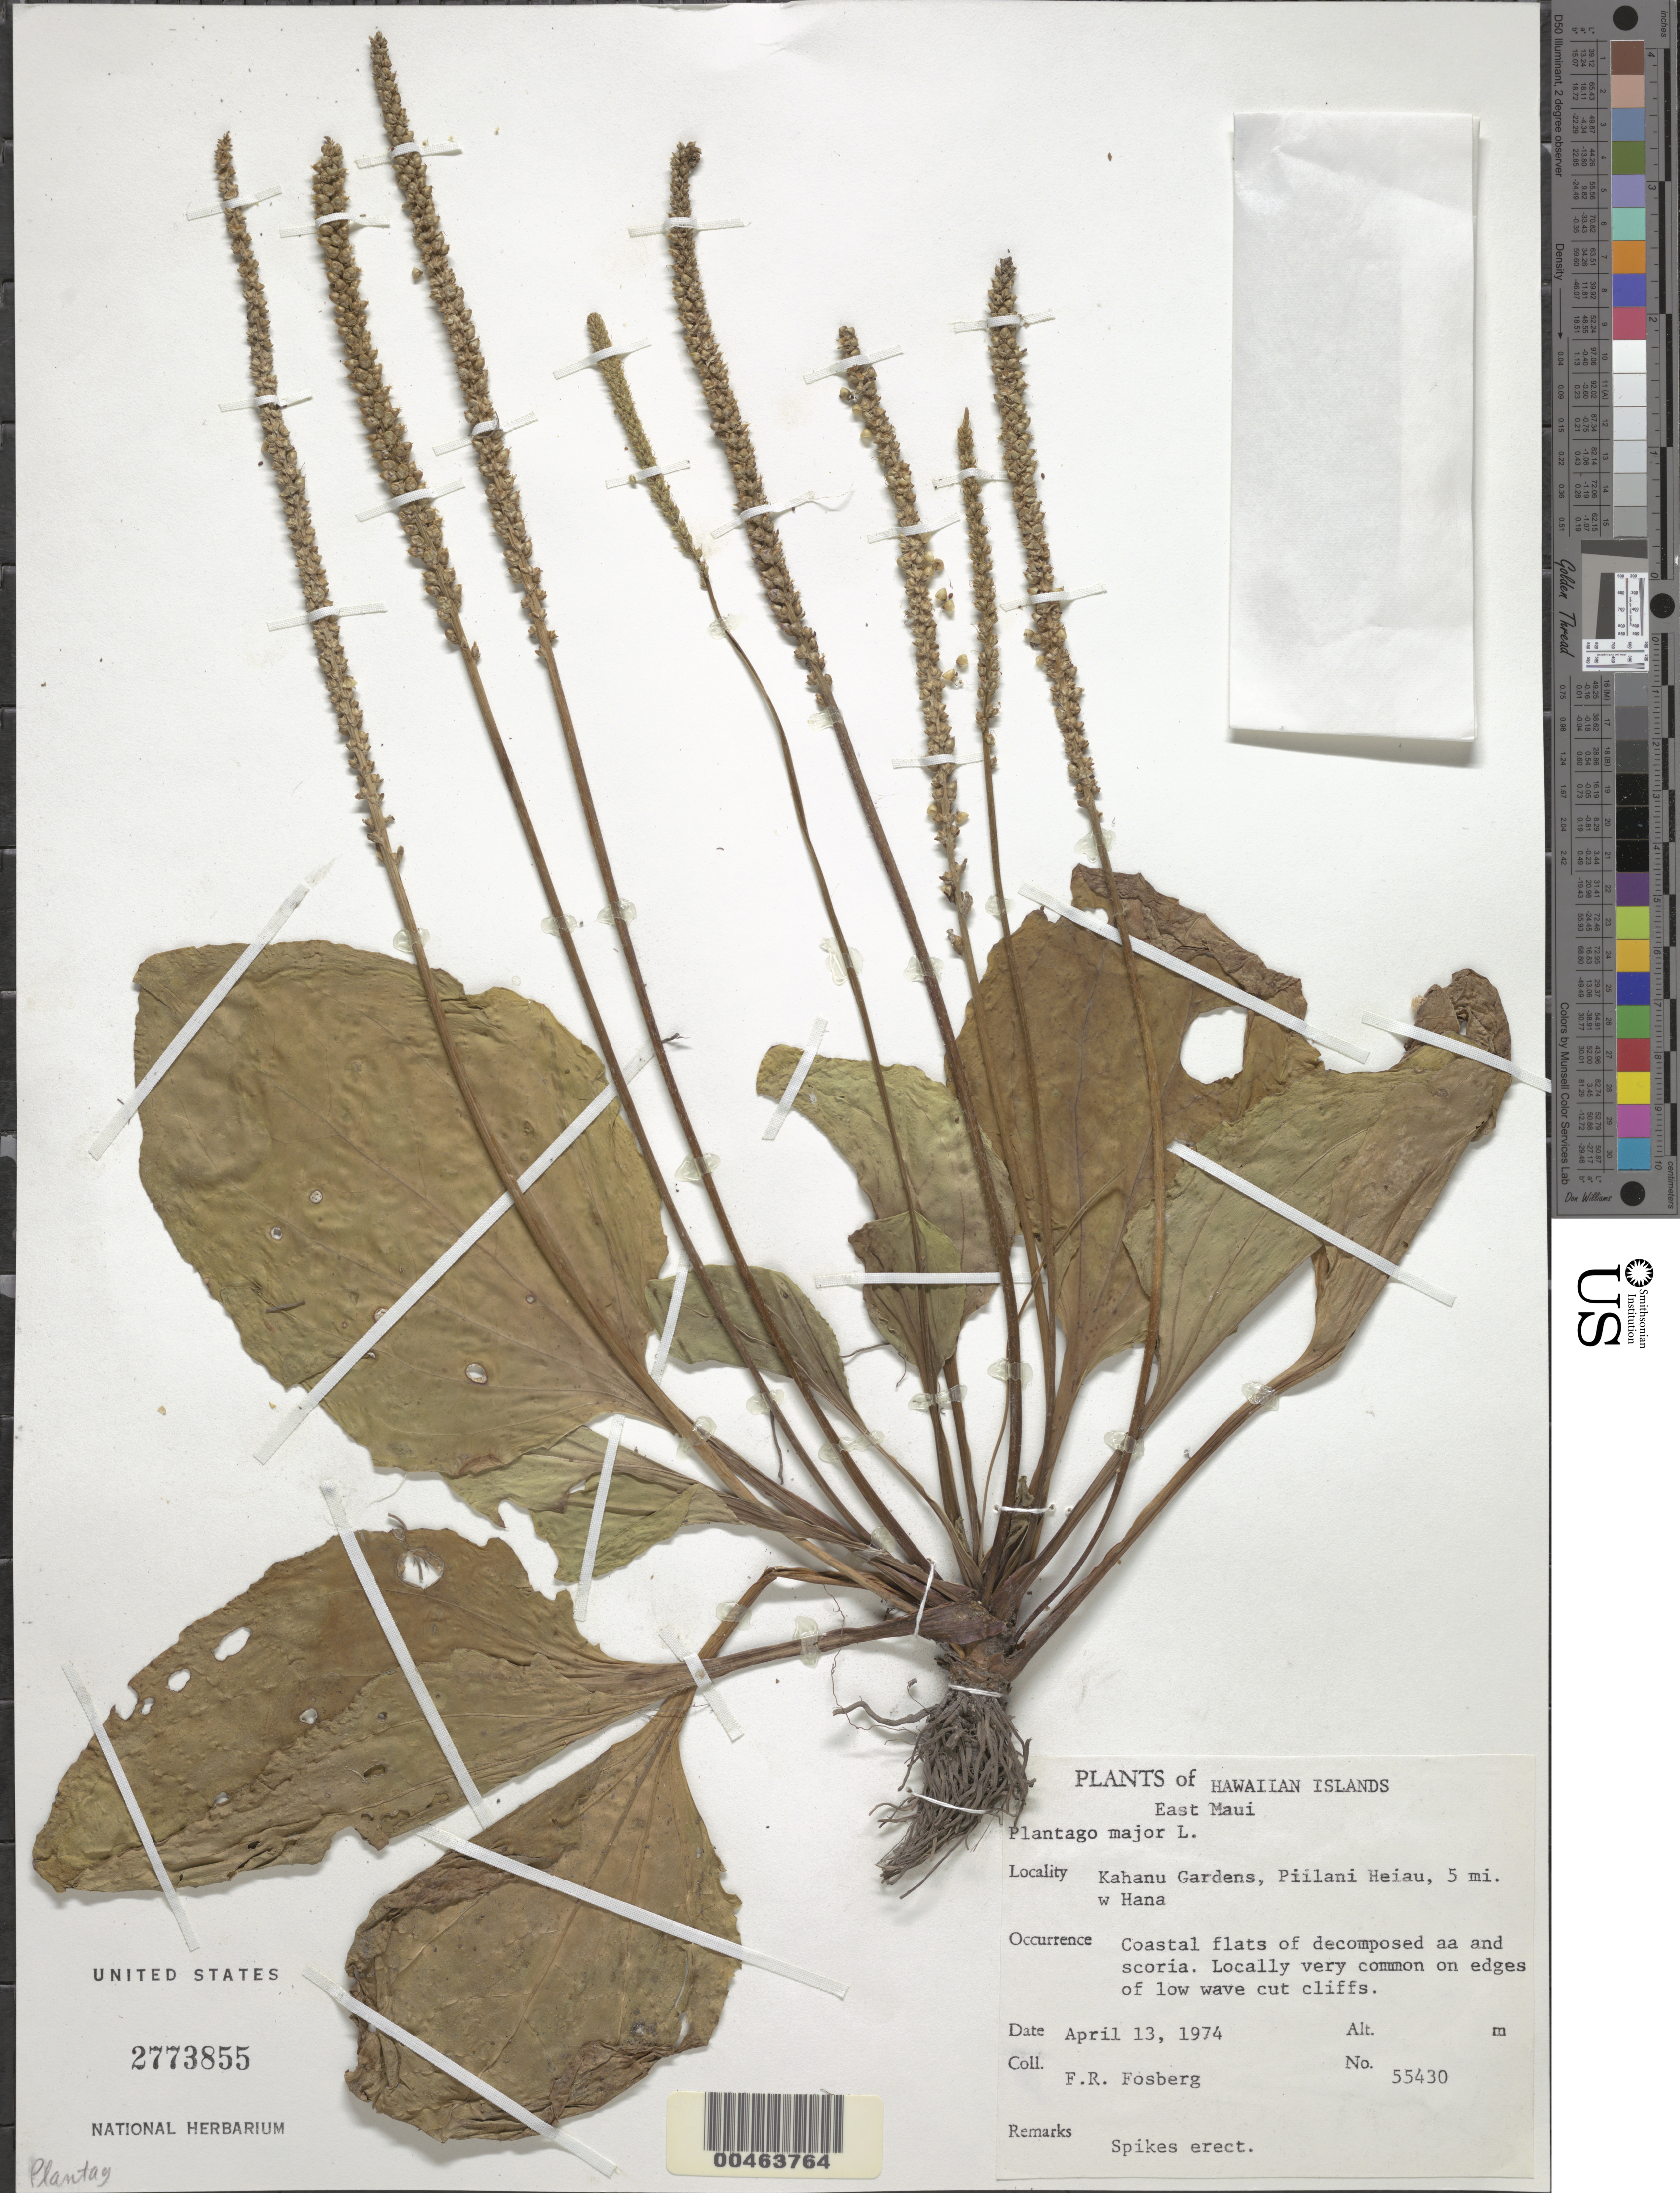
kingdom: Plantae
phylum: Tracheophyta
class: Magnoliopsida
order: Lamiales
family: Plantaginaceae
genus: Plantago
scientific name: Plantago major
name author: L.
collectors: F. R. Fosberg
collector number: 55430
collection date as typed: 13 Apr 1974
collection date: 1974-04-13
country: United States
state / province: Hawaii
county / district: Maui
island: Maui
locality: East Maui: Kahanu Gardens, Piilani Heiau, 5 mi. W [of] Hana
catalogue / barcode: US 2773855